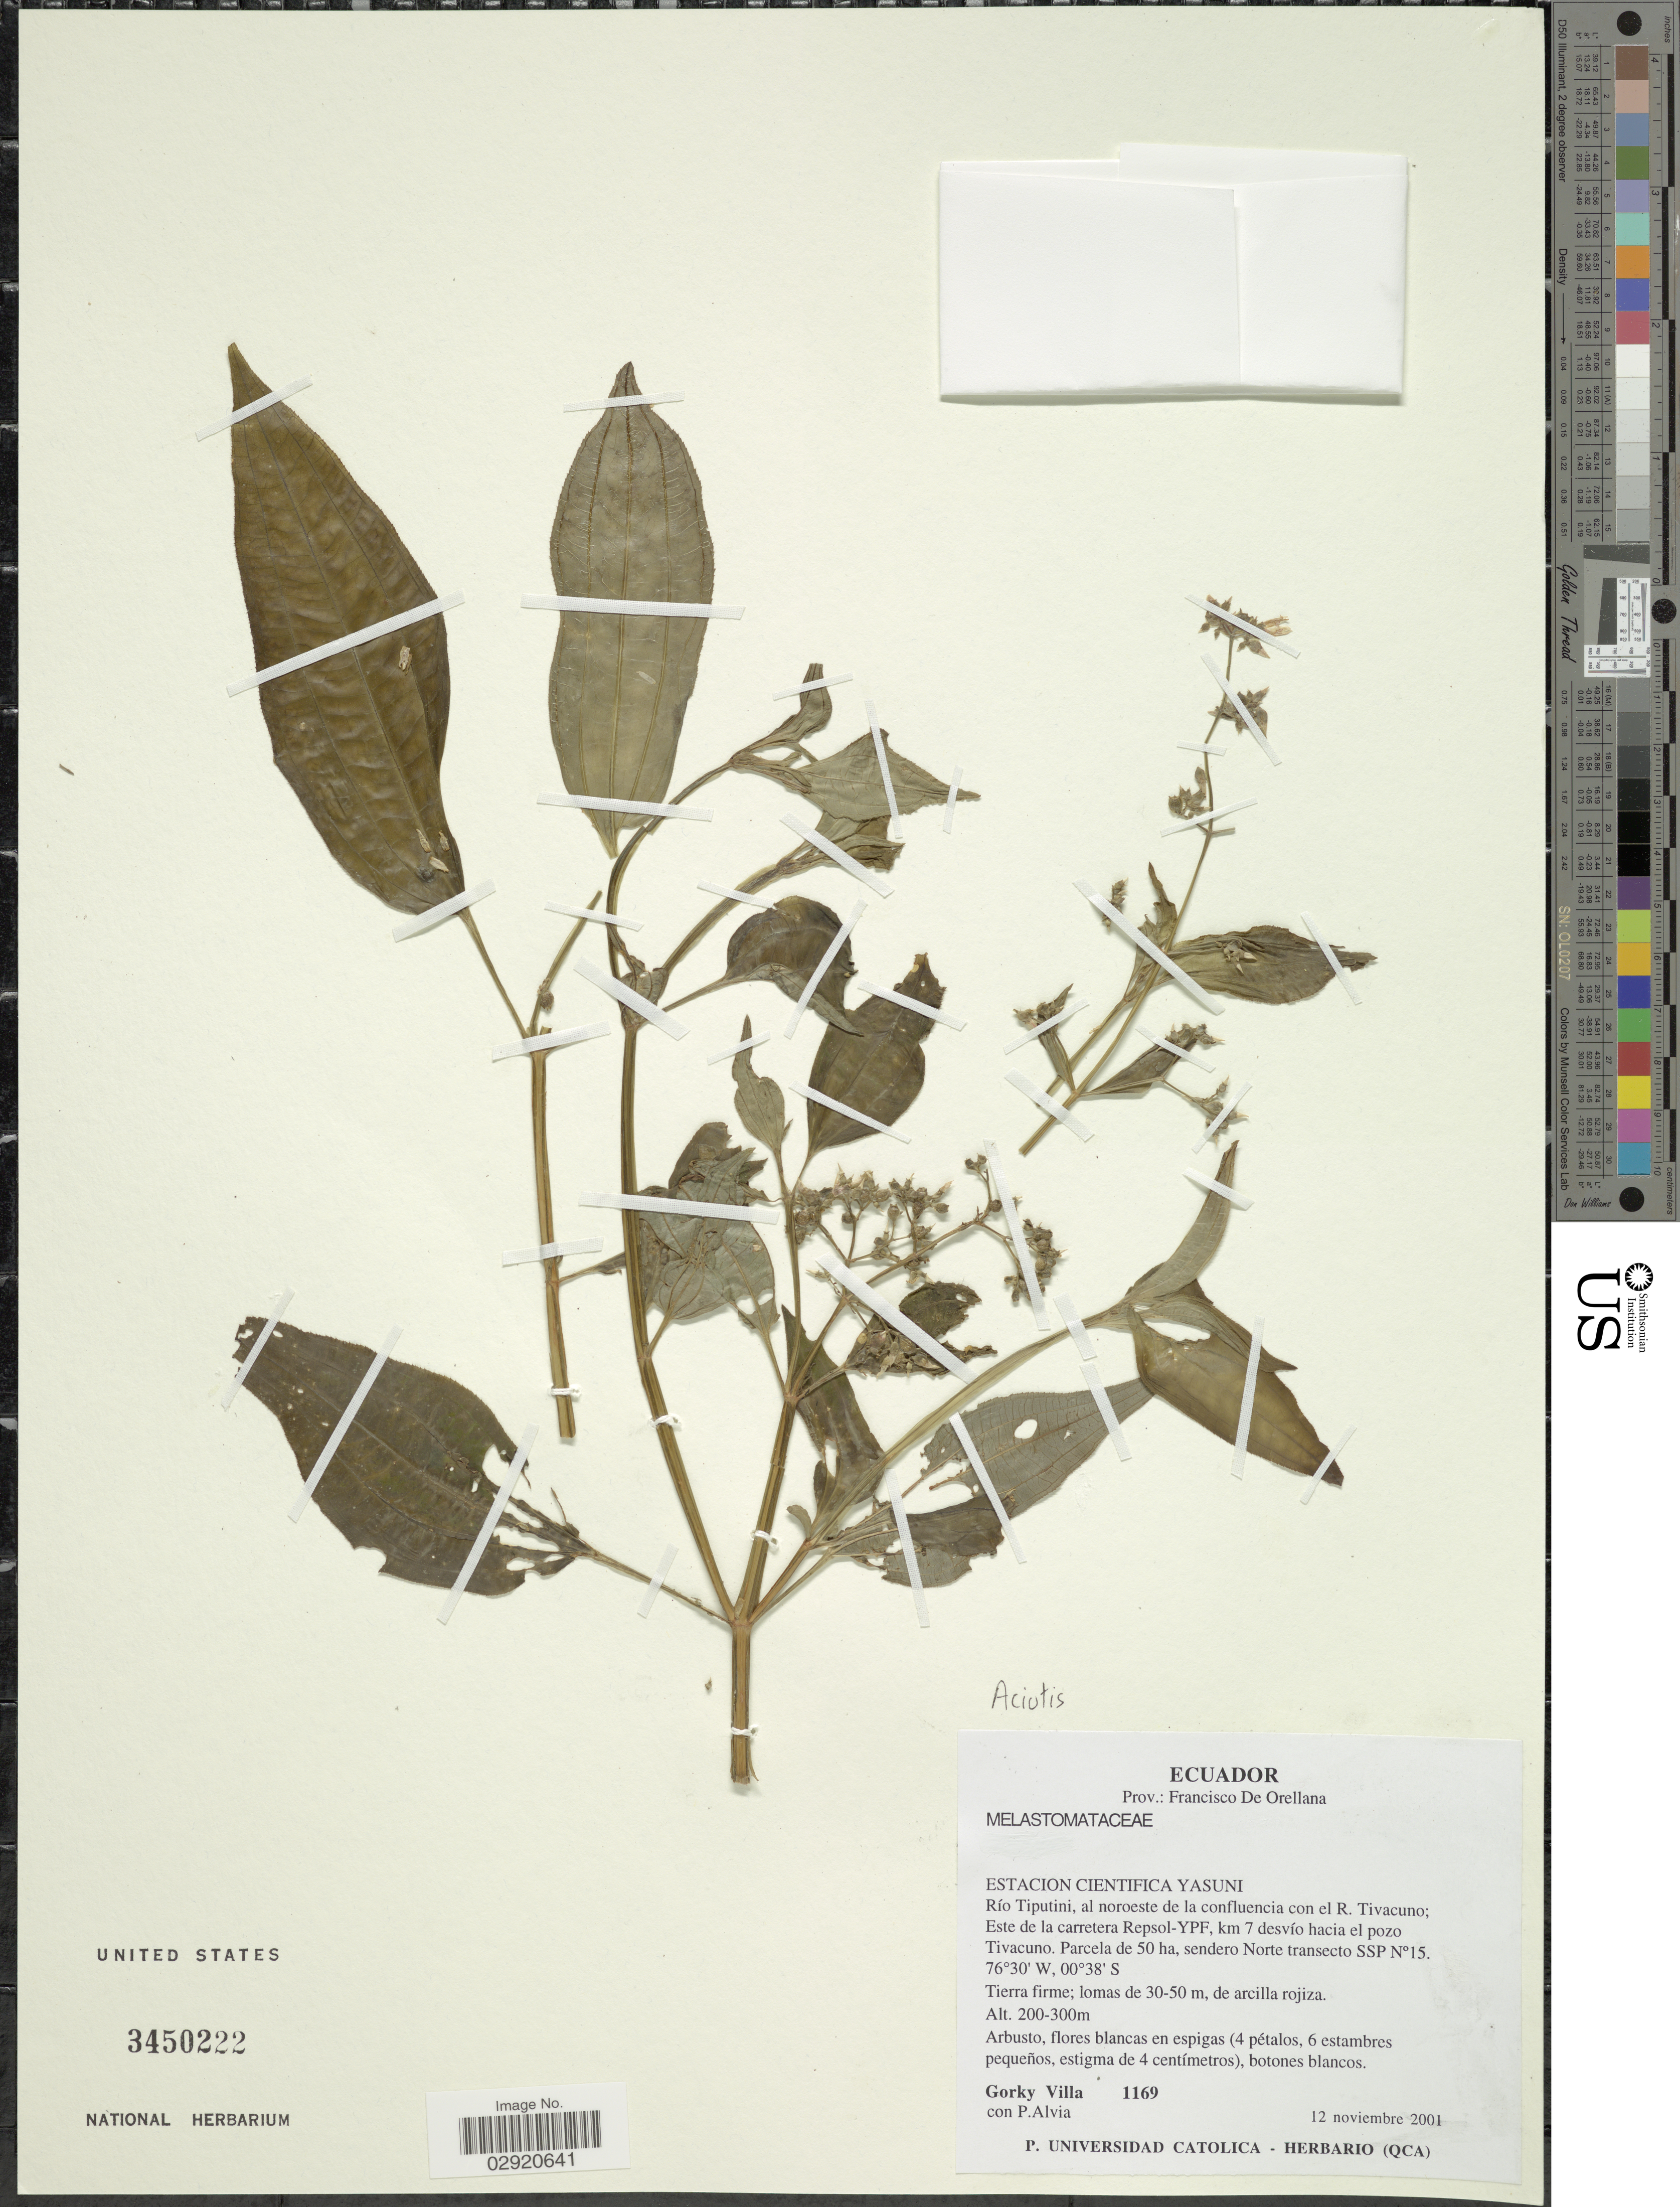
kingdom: Plantae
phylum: Tracheophyta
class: Magnoliopsida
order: Myrtales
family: Melastomataceae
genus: Aciotis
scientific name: Aciotis purpurascens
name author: (Aubl.) Triana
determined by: Nunes da Silva, Diego, (RB), Jardim Botanico do Rio de Janeiro - Herbario (BRAZIL)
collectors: G. Villa & P. Alvia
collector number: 1169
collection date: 2001-11-12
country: Ecuador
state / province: Orellana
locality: Prov.: Francisco De Orellana. Estacion Cientifica Yasuni. Río Tiputini, al noroeste de la confluencia con el R. Tivacuno; Este de la carretera Repsol-YPF, km 7 desvío hacia el pozo Tivacuno. Parcela de 50 ha, sendero Norte transecto SSP No 15.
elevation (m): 200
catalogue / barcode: US 3450222